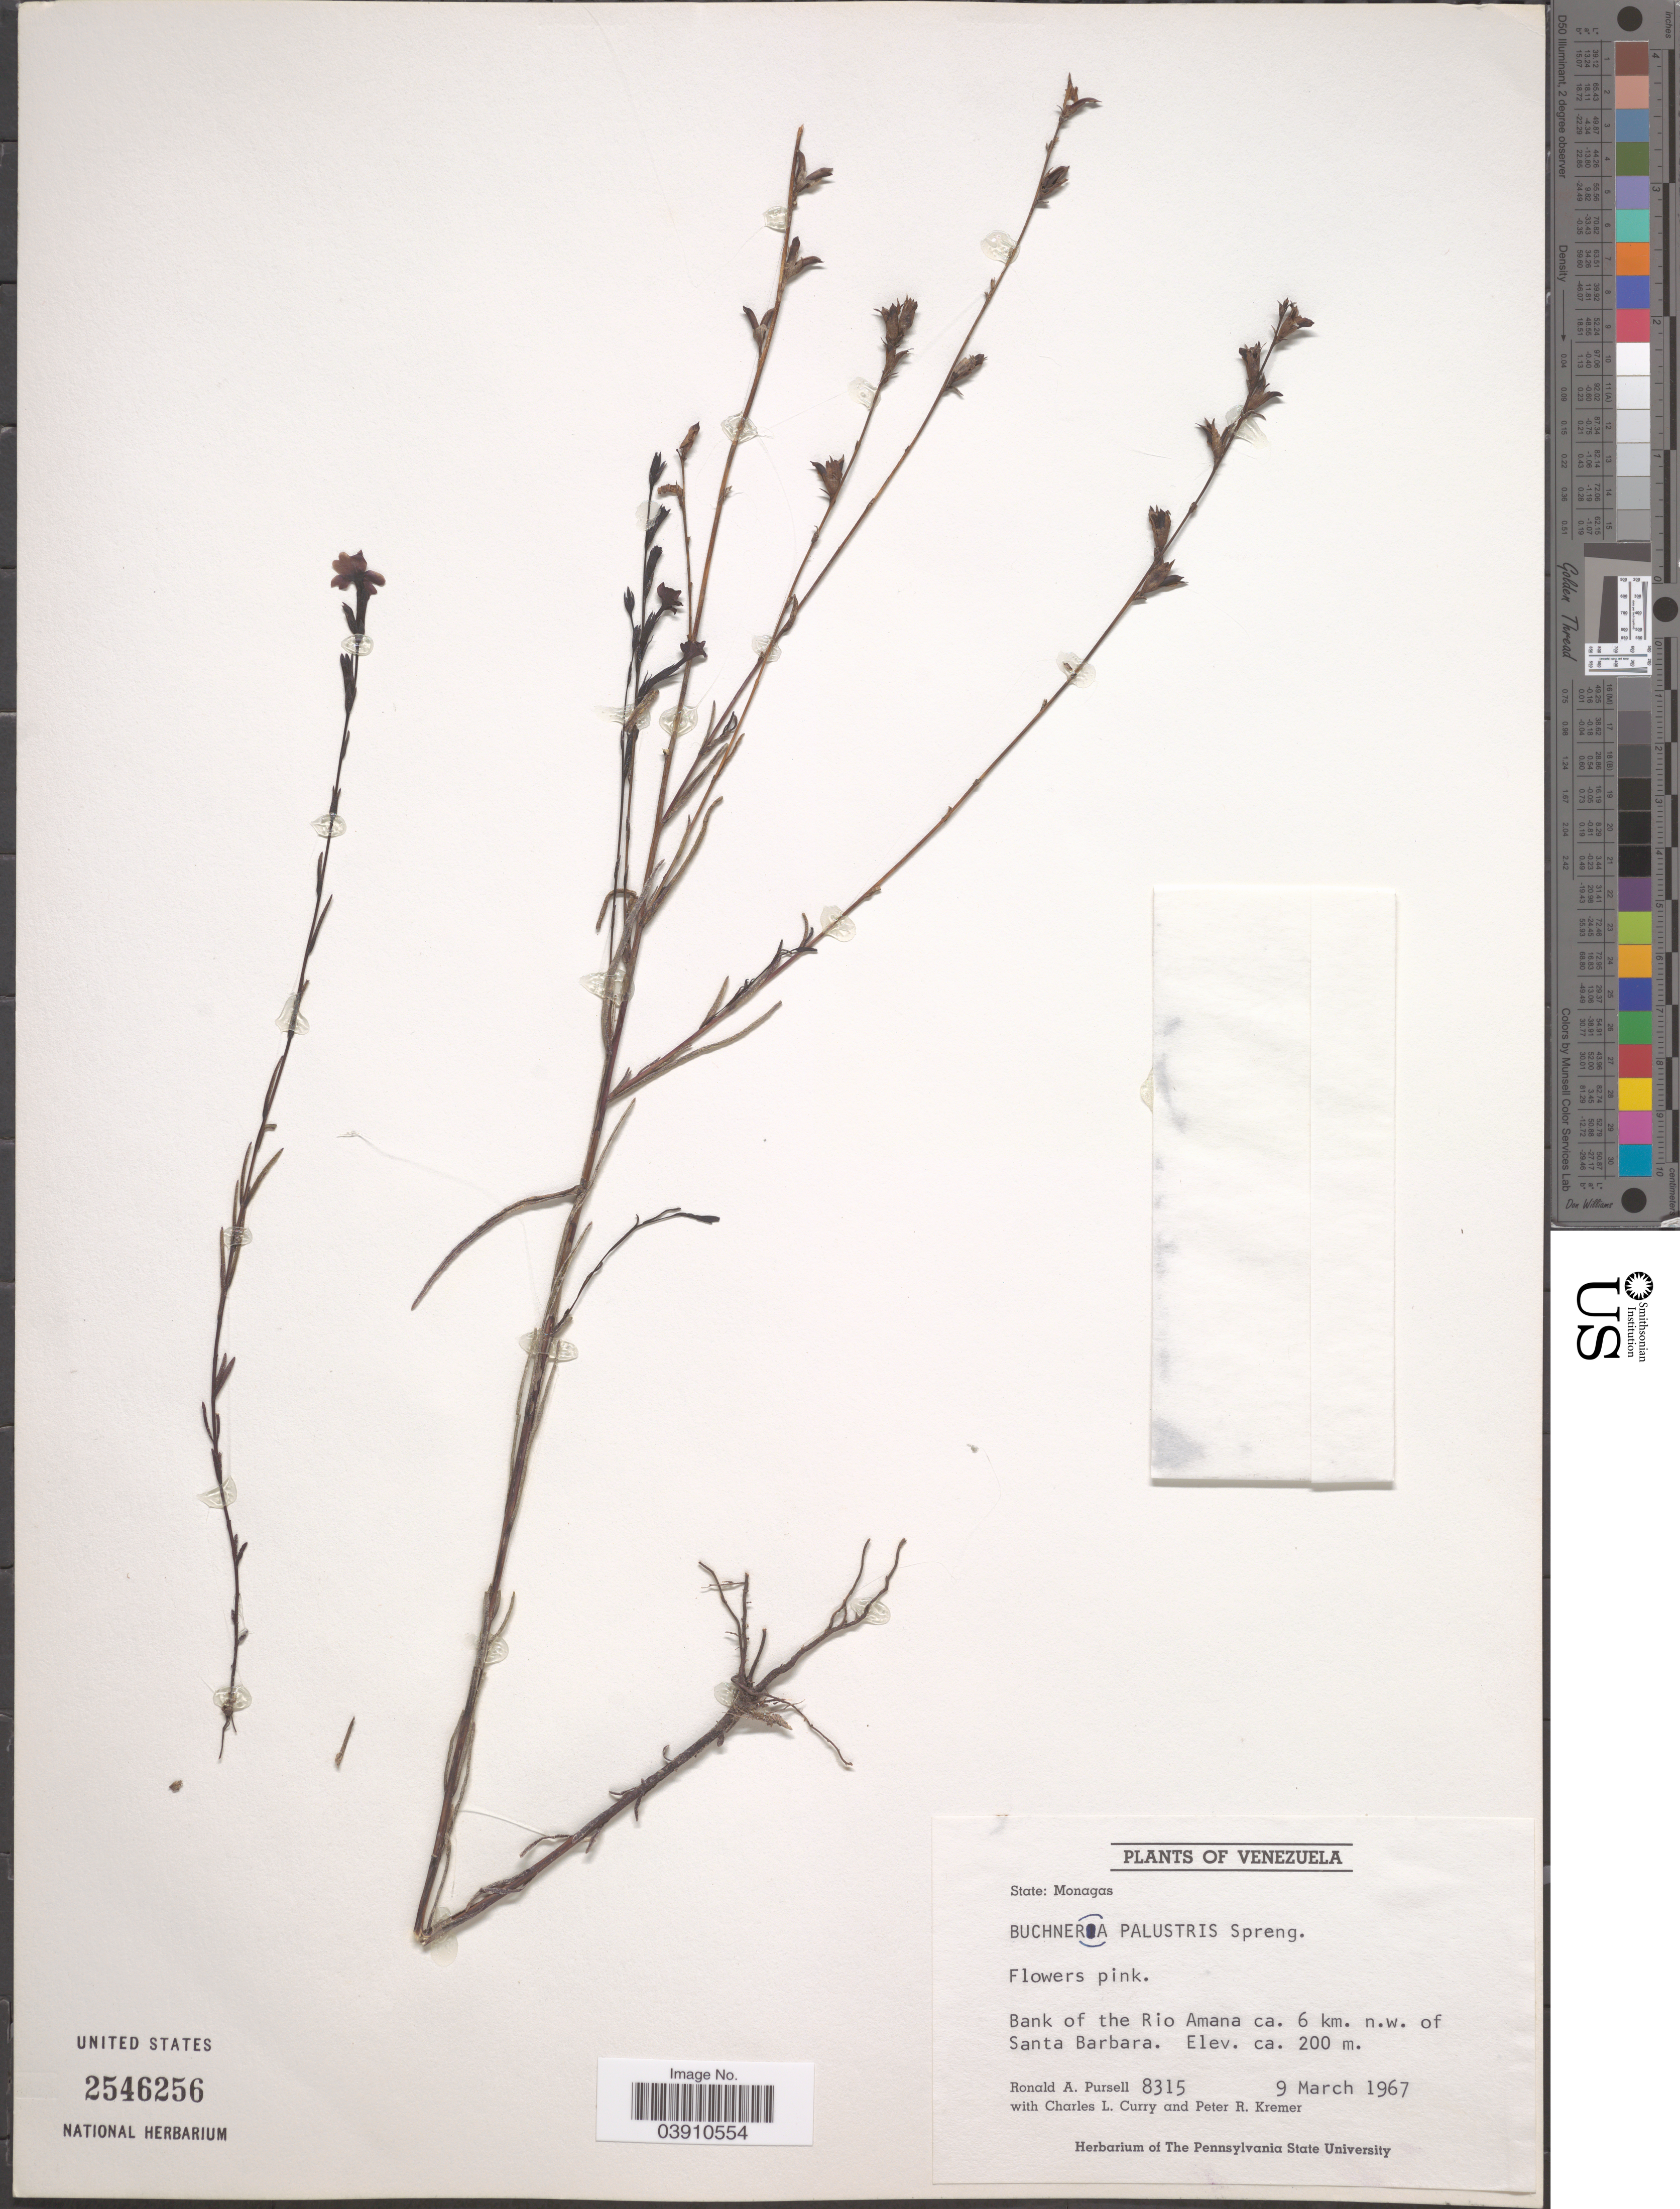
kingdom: Plantae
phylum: Tracheophyta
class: Magnoliopsida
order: Lamiales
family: Orobanchaceae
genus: Buchnera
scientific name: Buchnera palustris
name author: (Aubl.) Spreng.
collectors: R. A. Pursell, C. L. Curry & P. Kremer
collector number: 8315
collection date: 1967-03-09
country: Venezuela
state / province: Monagas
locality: Bank of the Rio Amana ca. 6 km. n.w. of Santa Barbara.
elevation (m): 200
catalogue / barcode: US 2546256